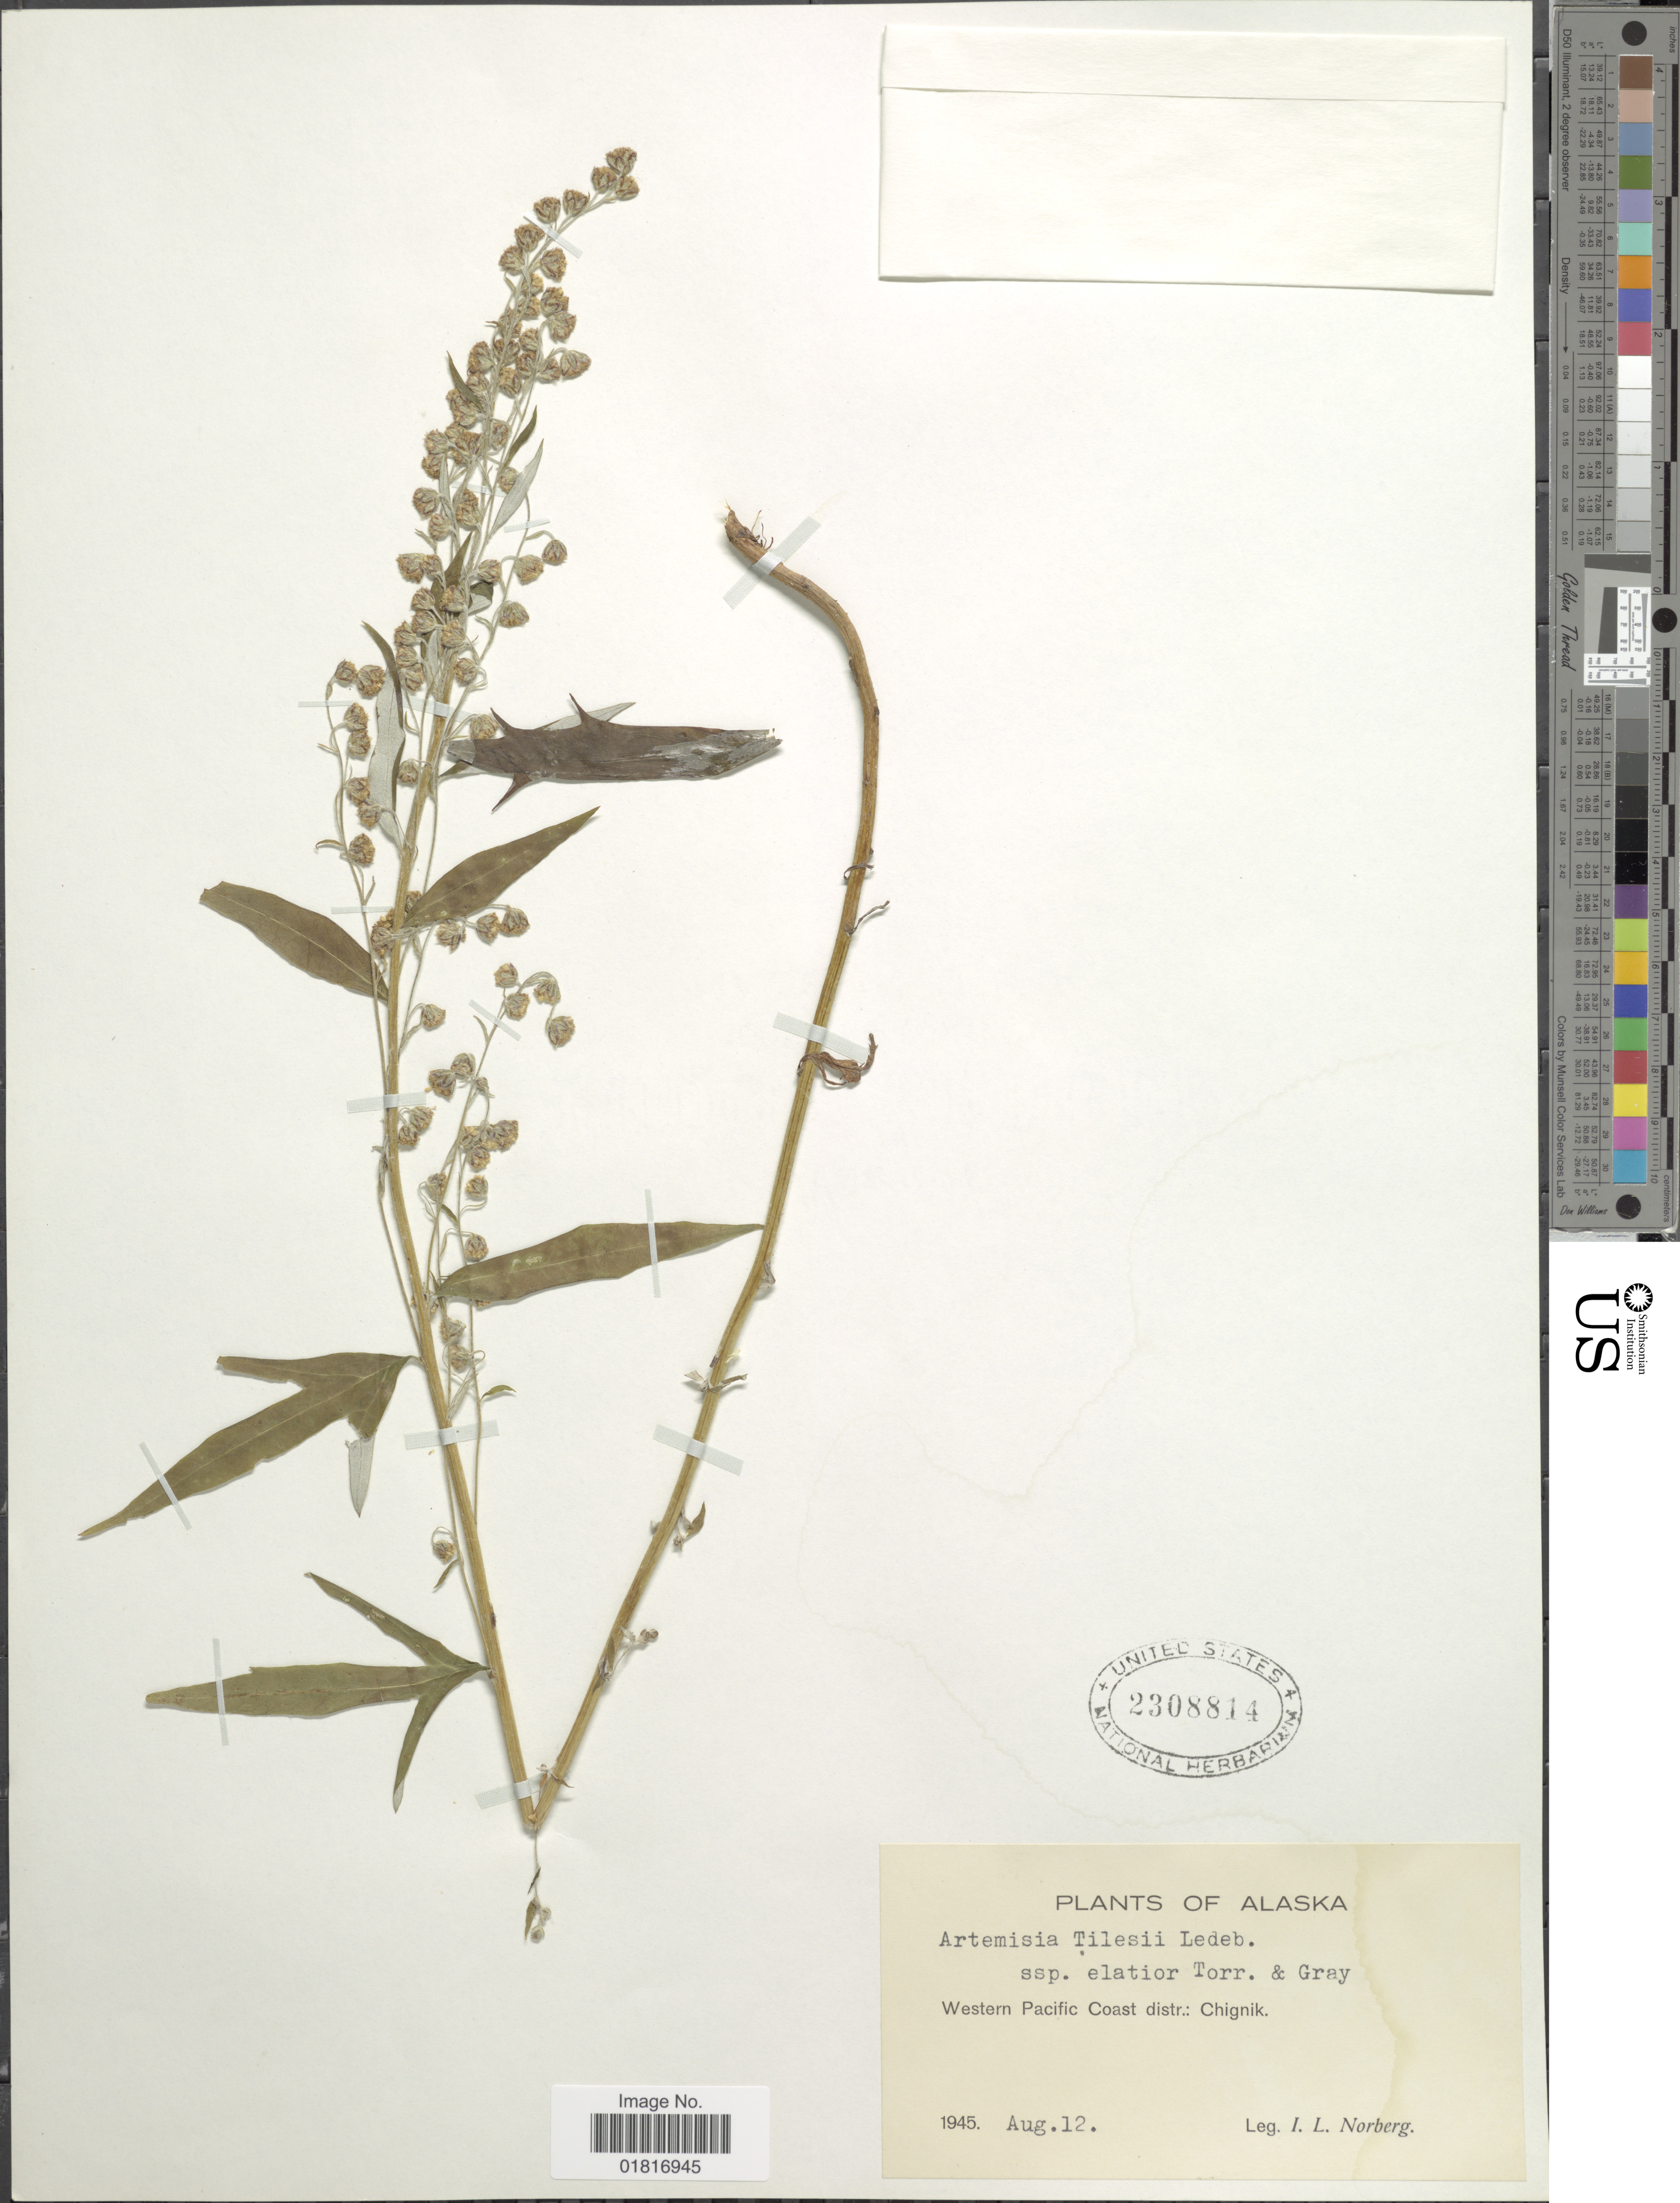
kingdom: Plantae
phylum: Tracheophyta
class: Magnoliopsida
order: Asterales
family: Asteraceae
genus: Artemisia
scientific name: Artemisia tilesii var. elatior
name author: Torr. & A. Gray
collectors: I. Norberg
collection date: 1945-08-12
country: United States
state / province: Alaska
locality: Western Pacific Coast distr.: Chignik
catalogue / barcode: US 2308814